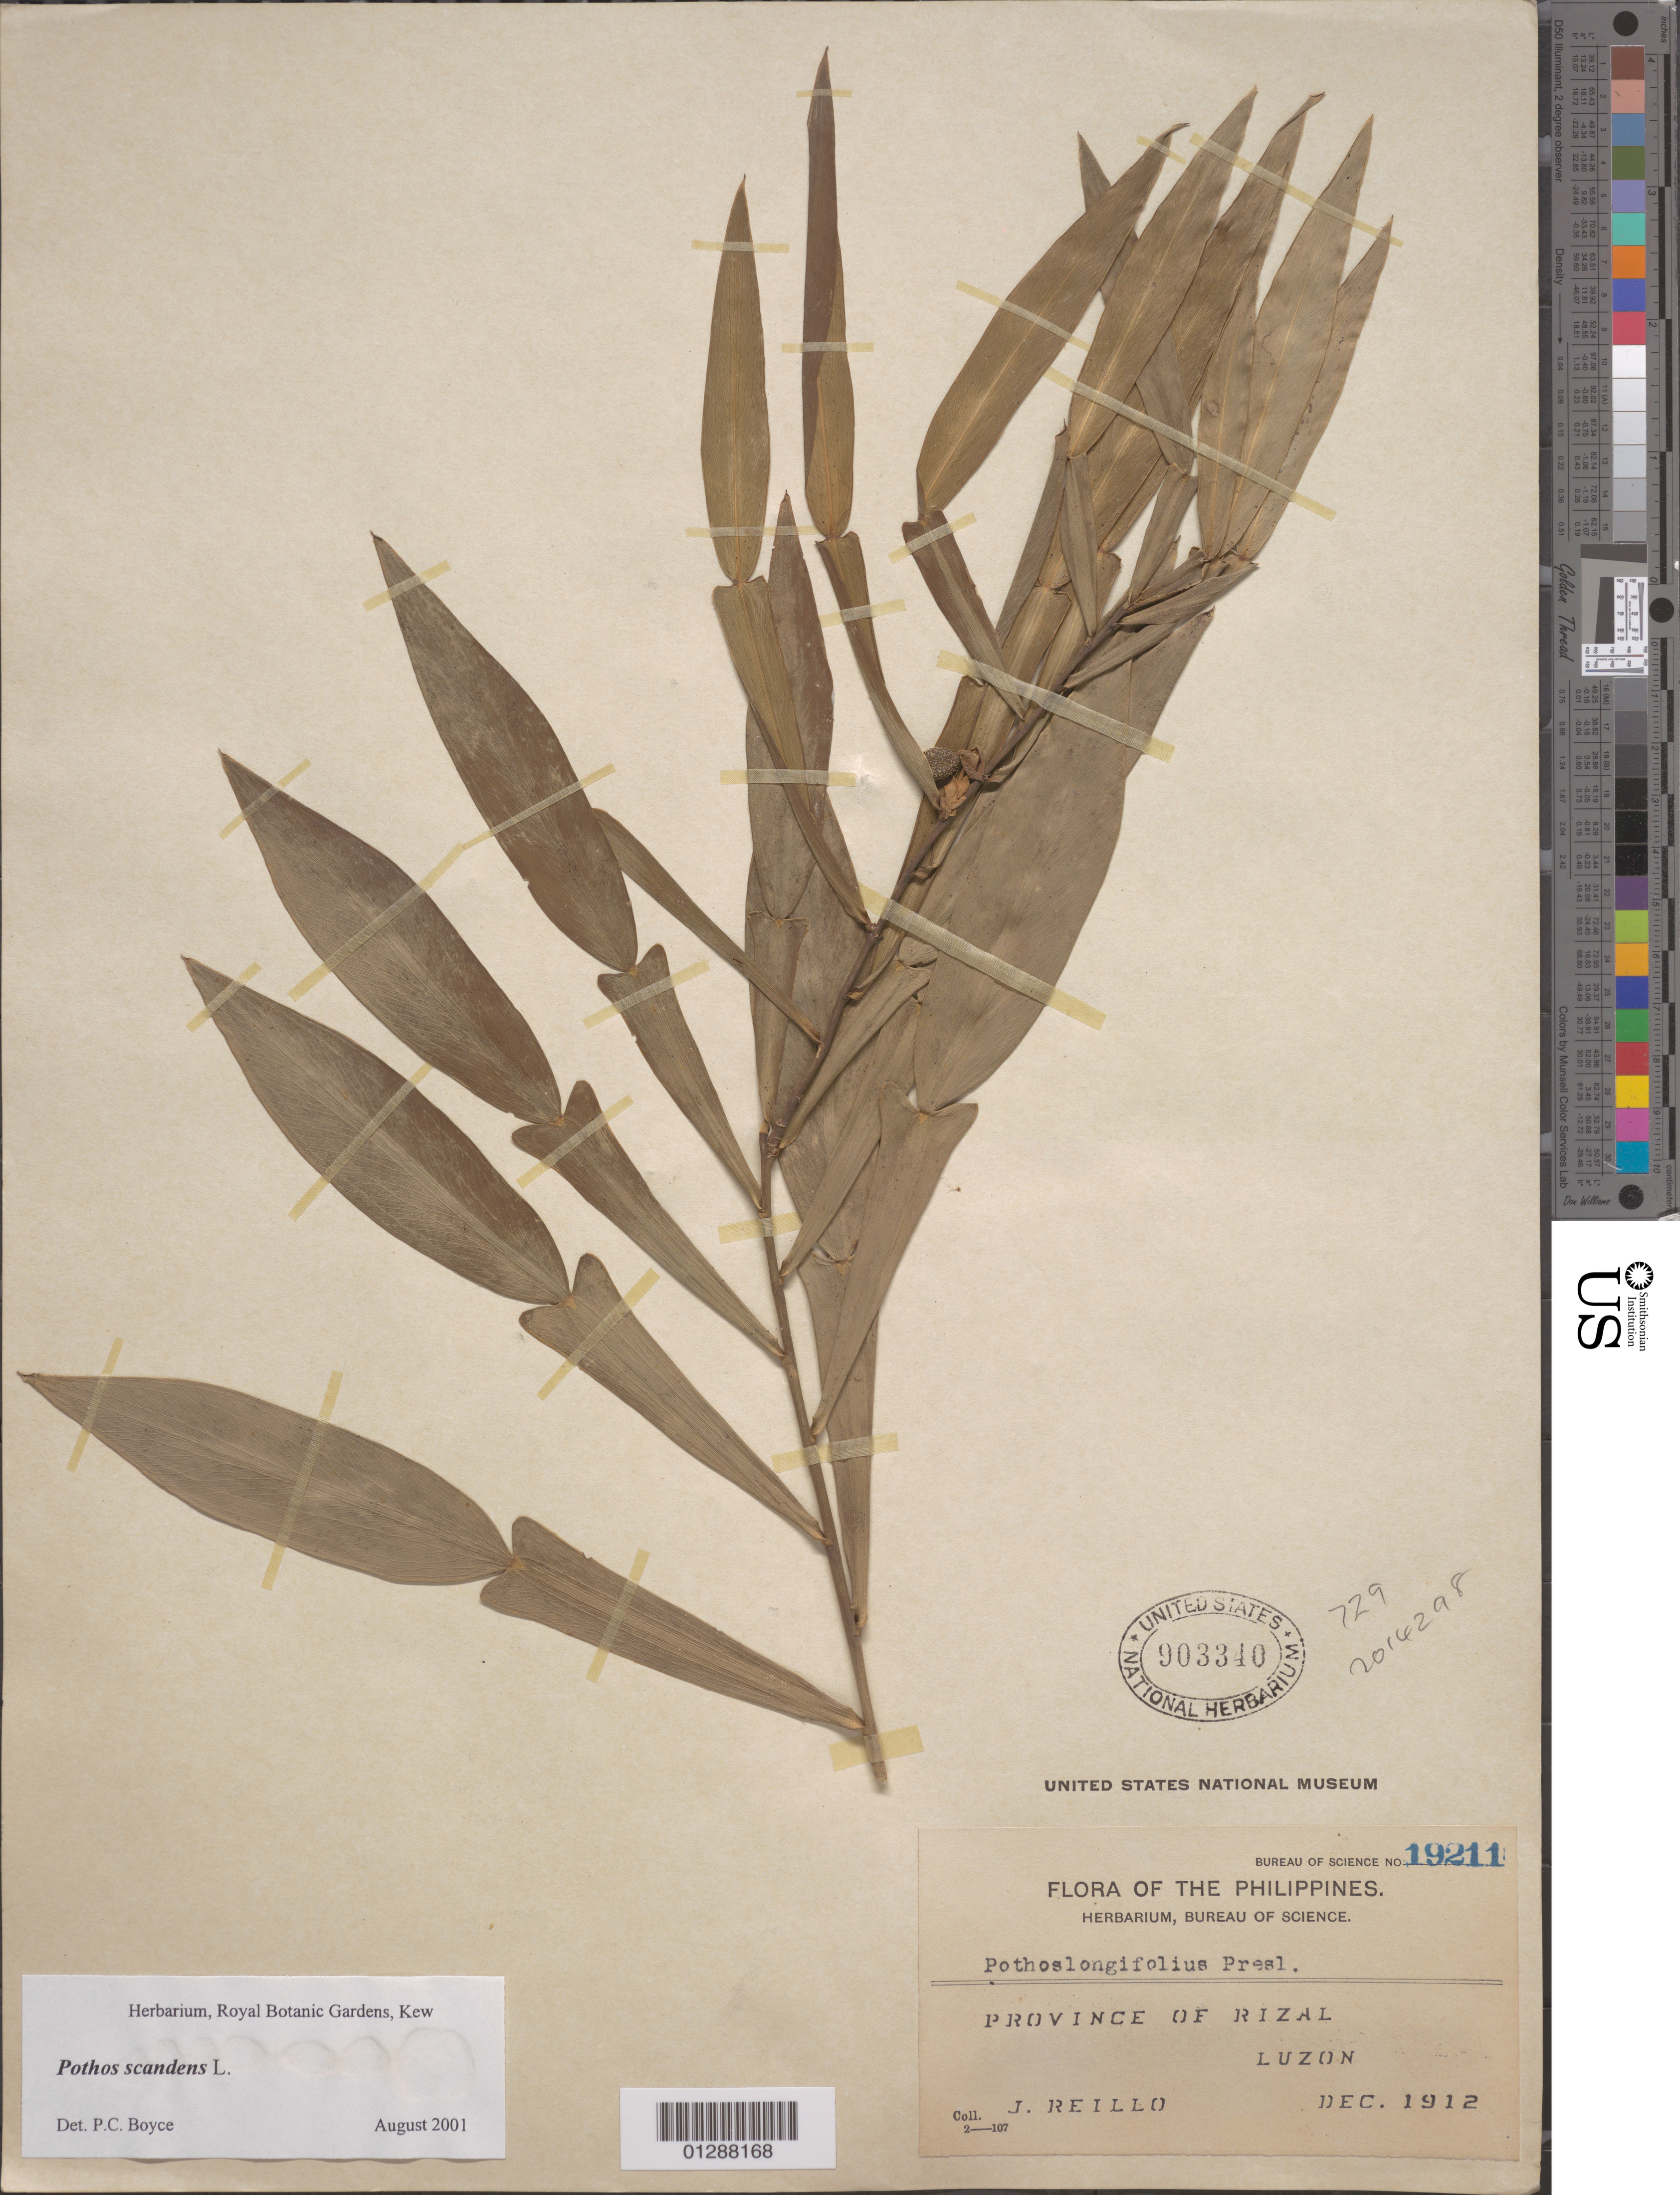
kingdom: Plantae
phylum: Tracheophyta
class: Liliopsida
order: Alismatales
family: Araceae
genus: Pothos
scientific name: Pothos scandens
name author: L.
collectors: J. Reillo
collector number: Bureau of Science 19211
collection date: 1912-12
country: Philippines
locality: Province of Rizal. Luzon.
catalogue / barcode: US 903340